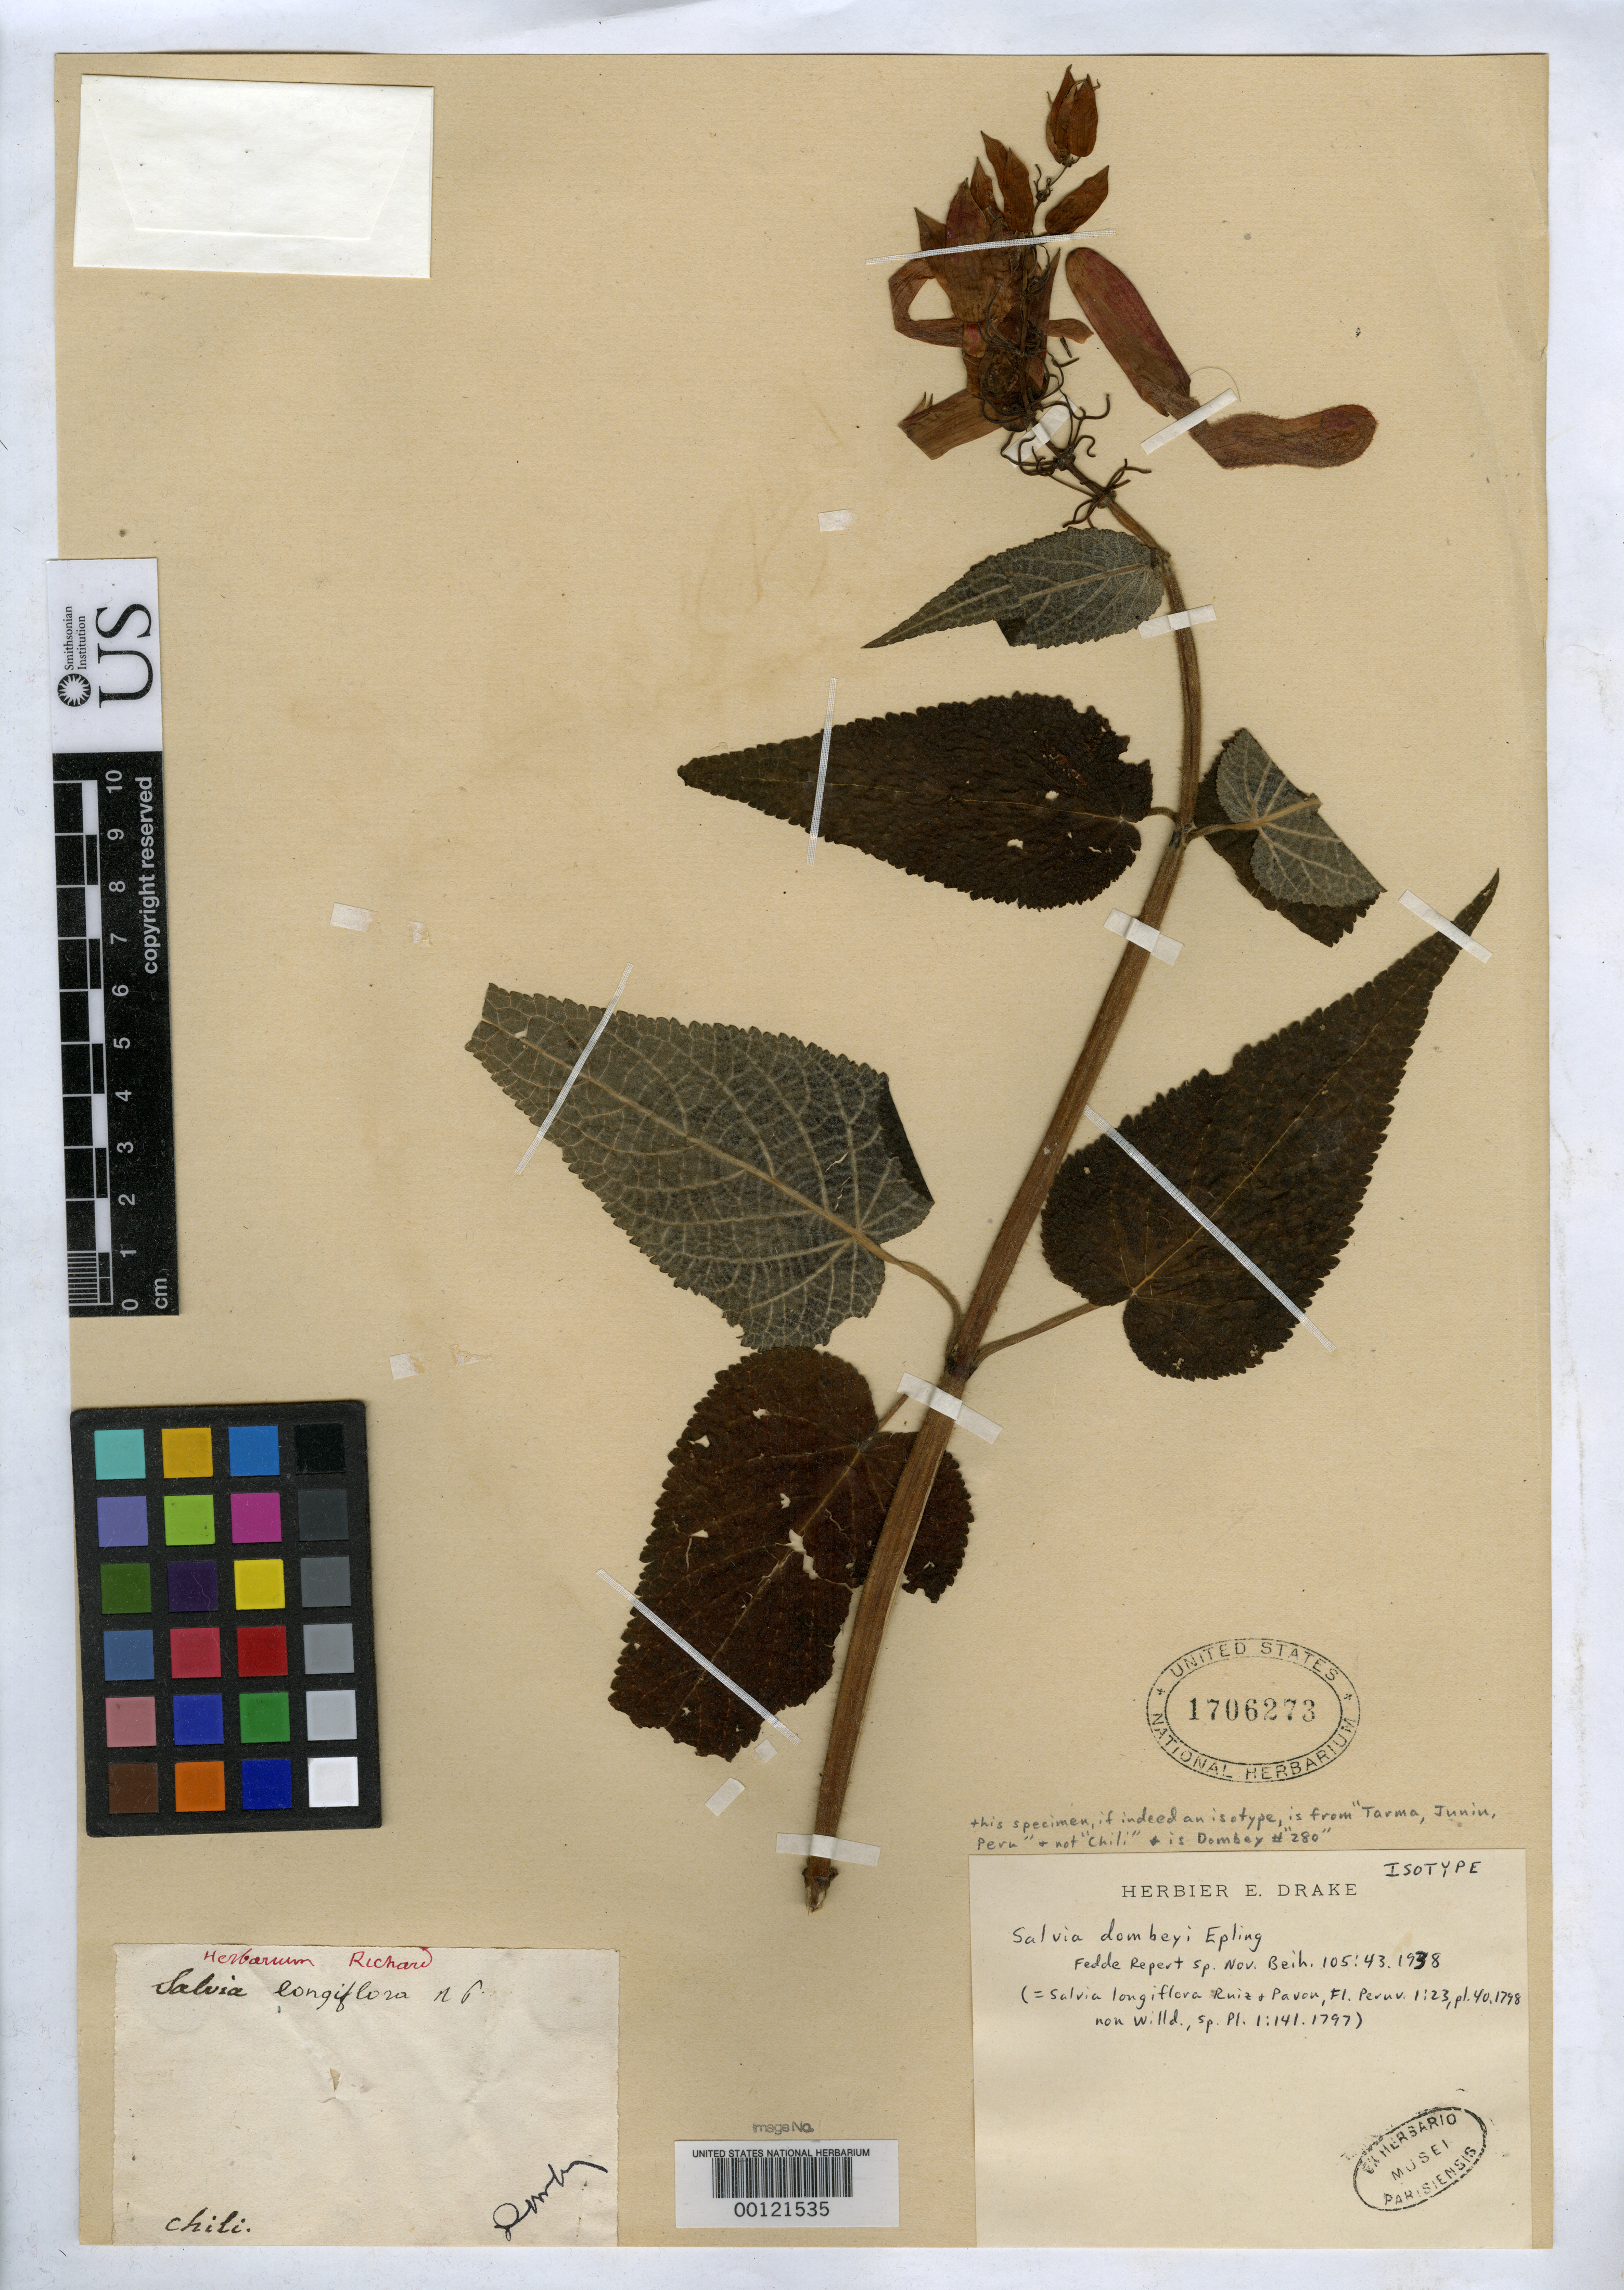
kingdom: Plantae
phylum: Tracheophyta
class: Magnoliopsida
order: Lamiales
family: Lamiaceae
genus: Salvia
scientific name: Salvia longiflora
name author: Ruiz & Pav.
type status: Possible Isotype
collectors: J. Dombey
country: Peru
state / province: San Martín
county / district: Mariscal Cáceres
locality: Rio Huallaga, margen Derecha del; Balsa Probana; dtto. Tocache Nuevo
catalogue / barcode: US 1706273